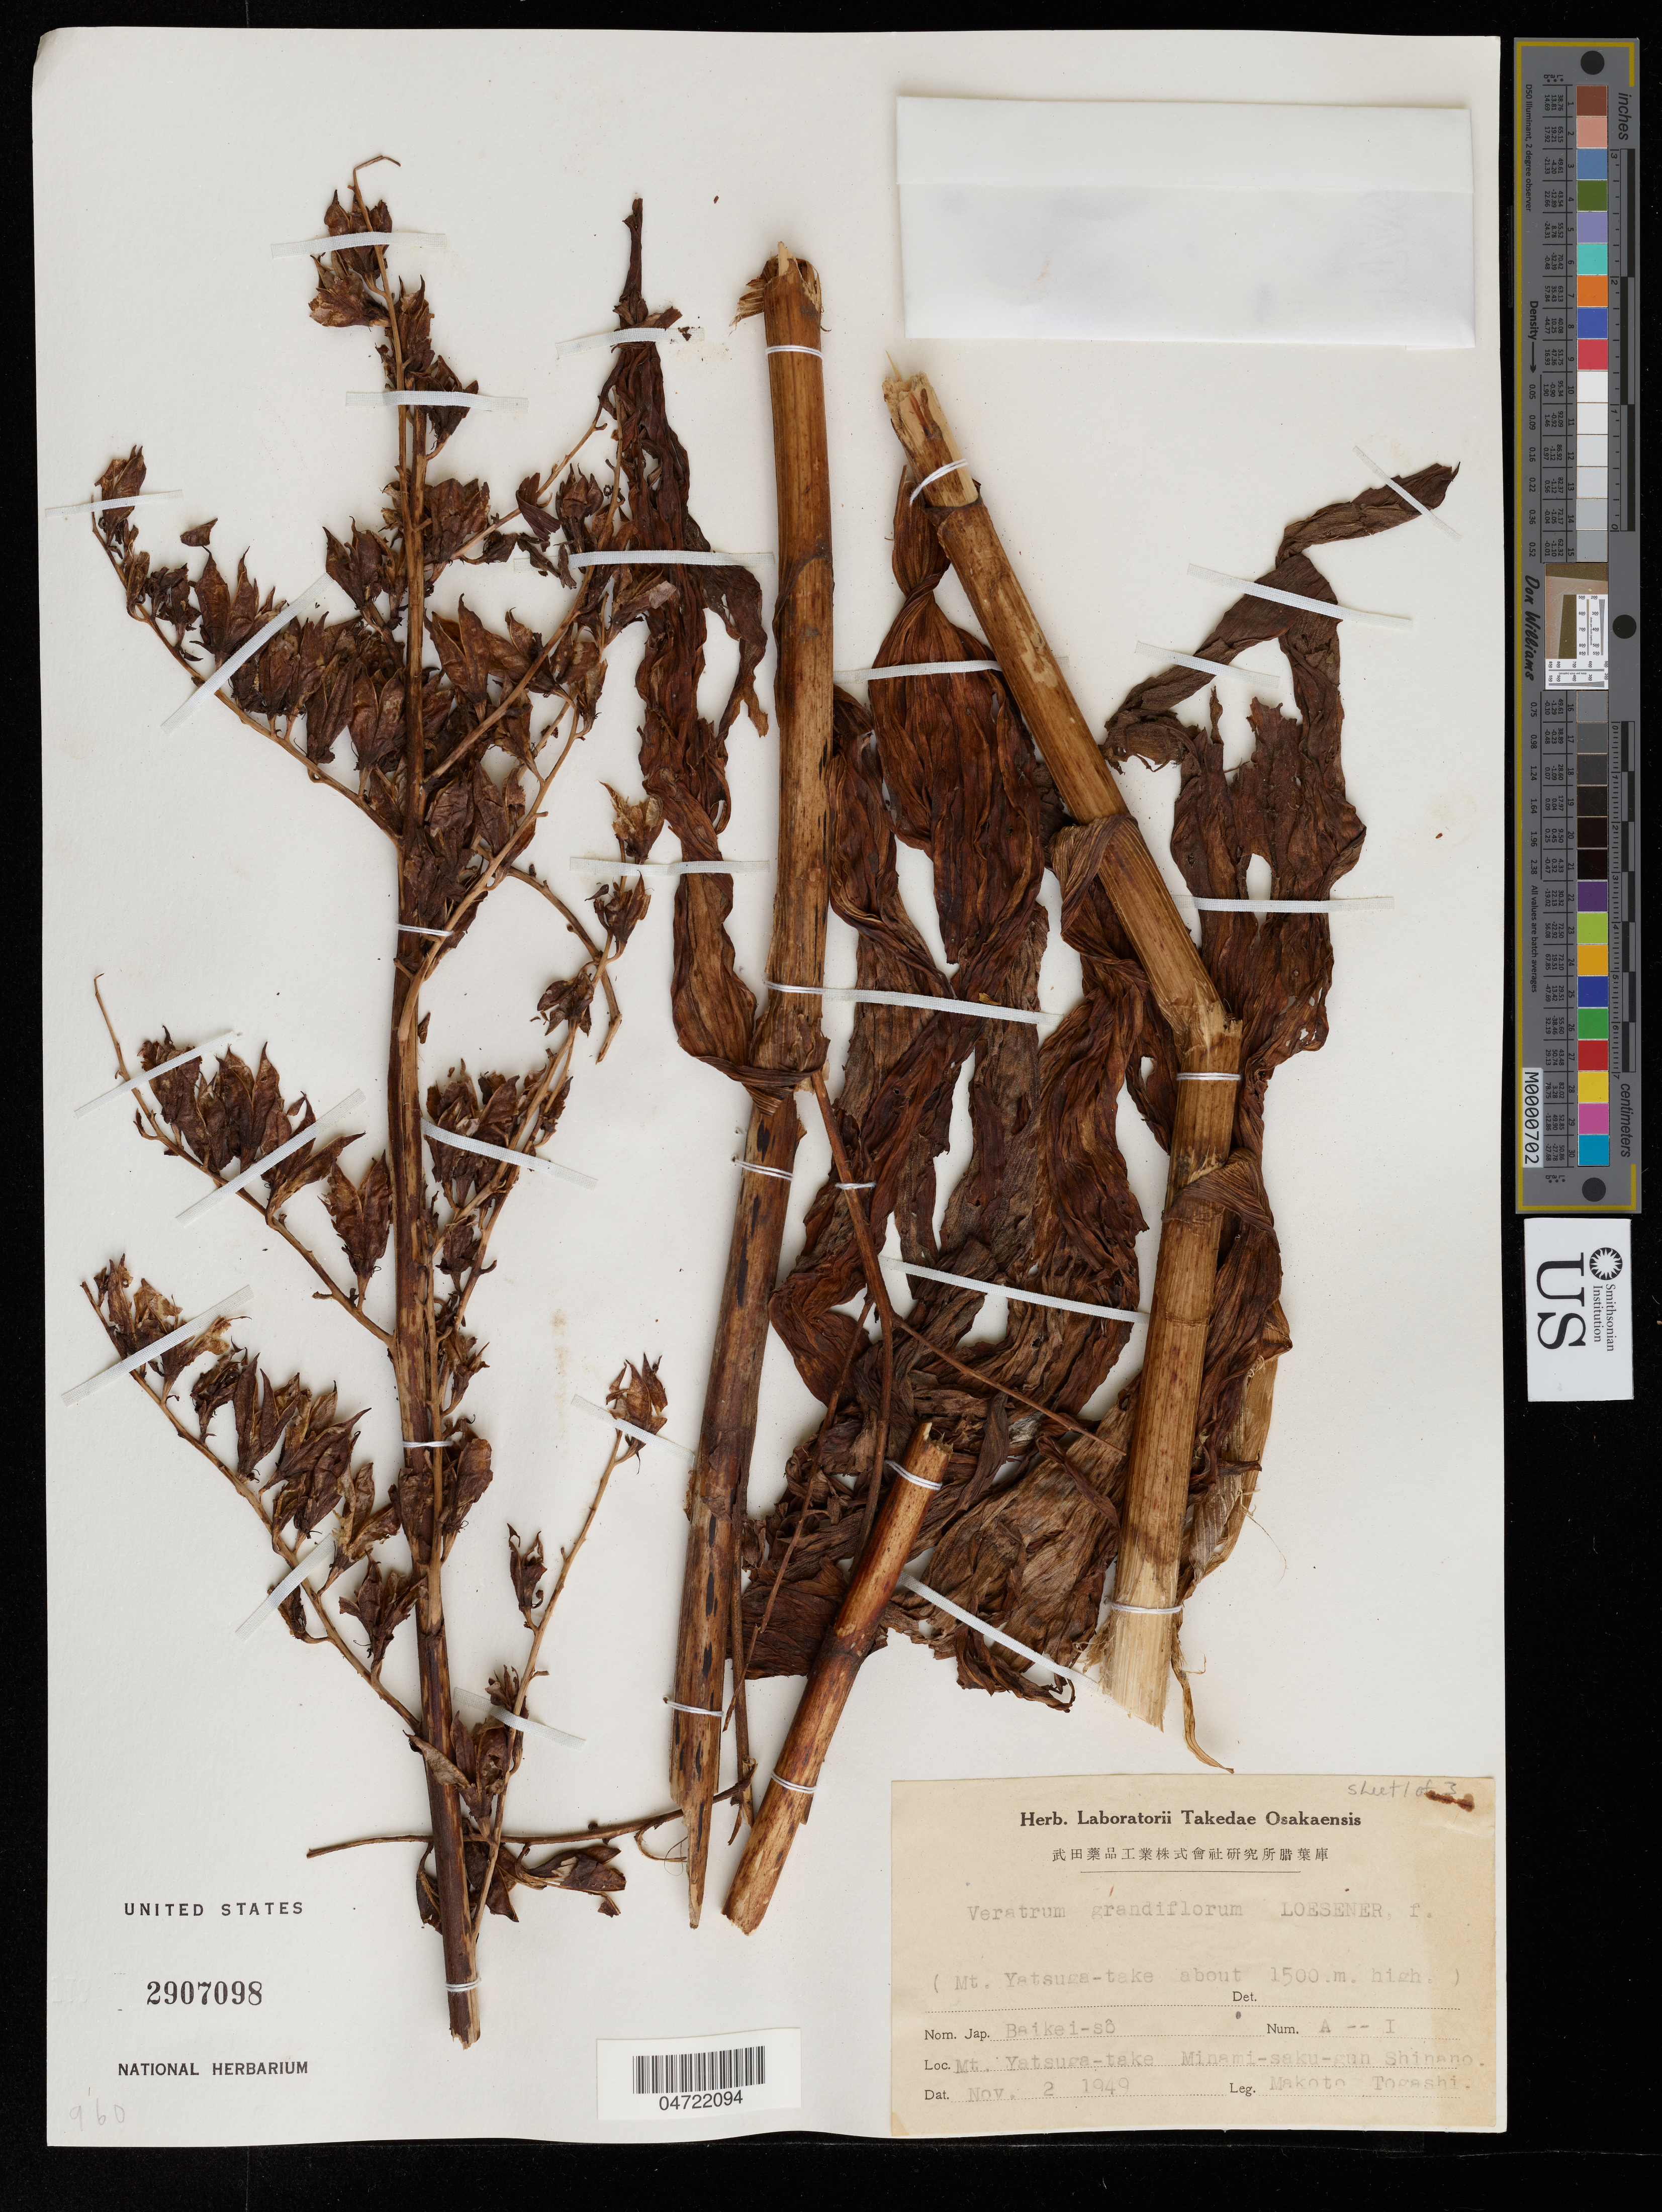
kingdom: Plantae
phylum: Tracheophyta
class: Liliopsida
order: Liliales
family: Melanthiaceae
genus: Veratrum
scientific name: Veratrum grandiflorum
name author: (Maxim. ex Miq.) O. Loes.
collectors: M. Togashi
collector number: A -- I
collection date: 1949-11-02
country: Japan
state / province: Nagano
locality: Yatsugatake Mountains, Minami-Saku-gun Shinano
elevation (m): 1500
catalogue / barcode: US 2907098